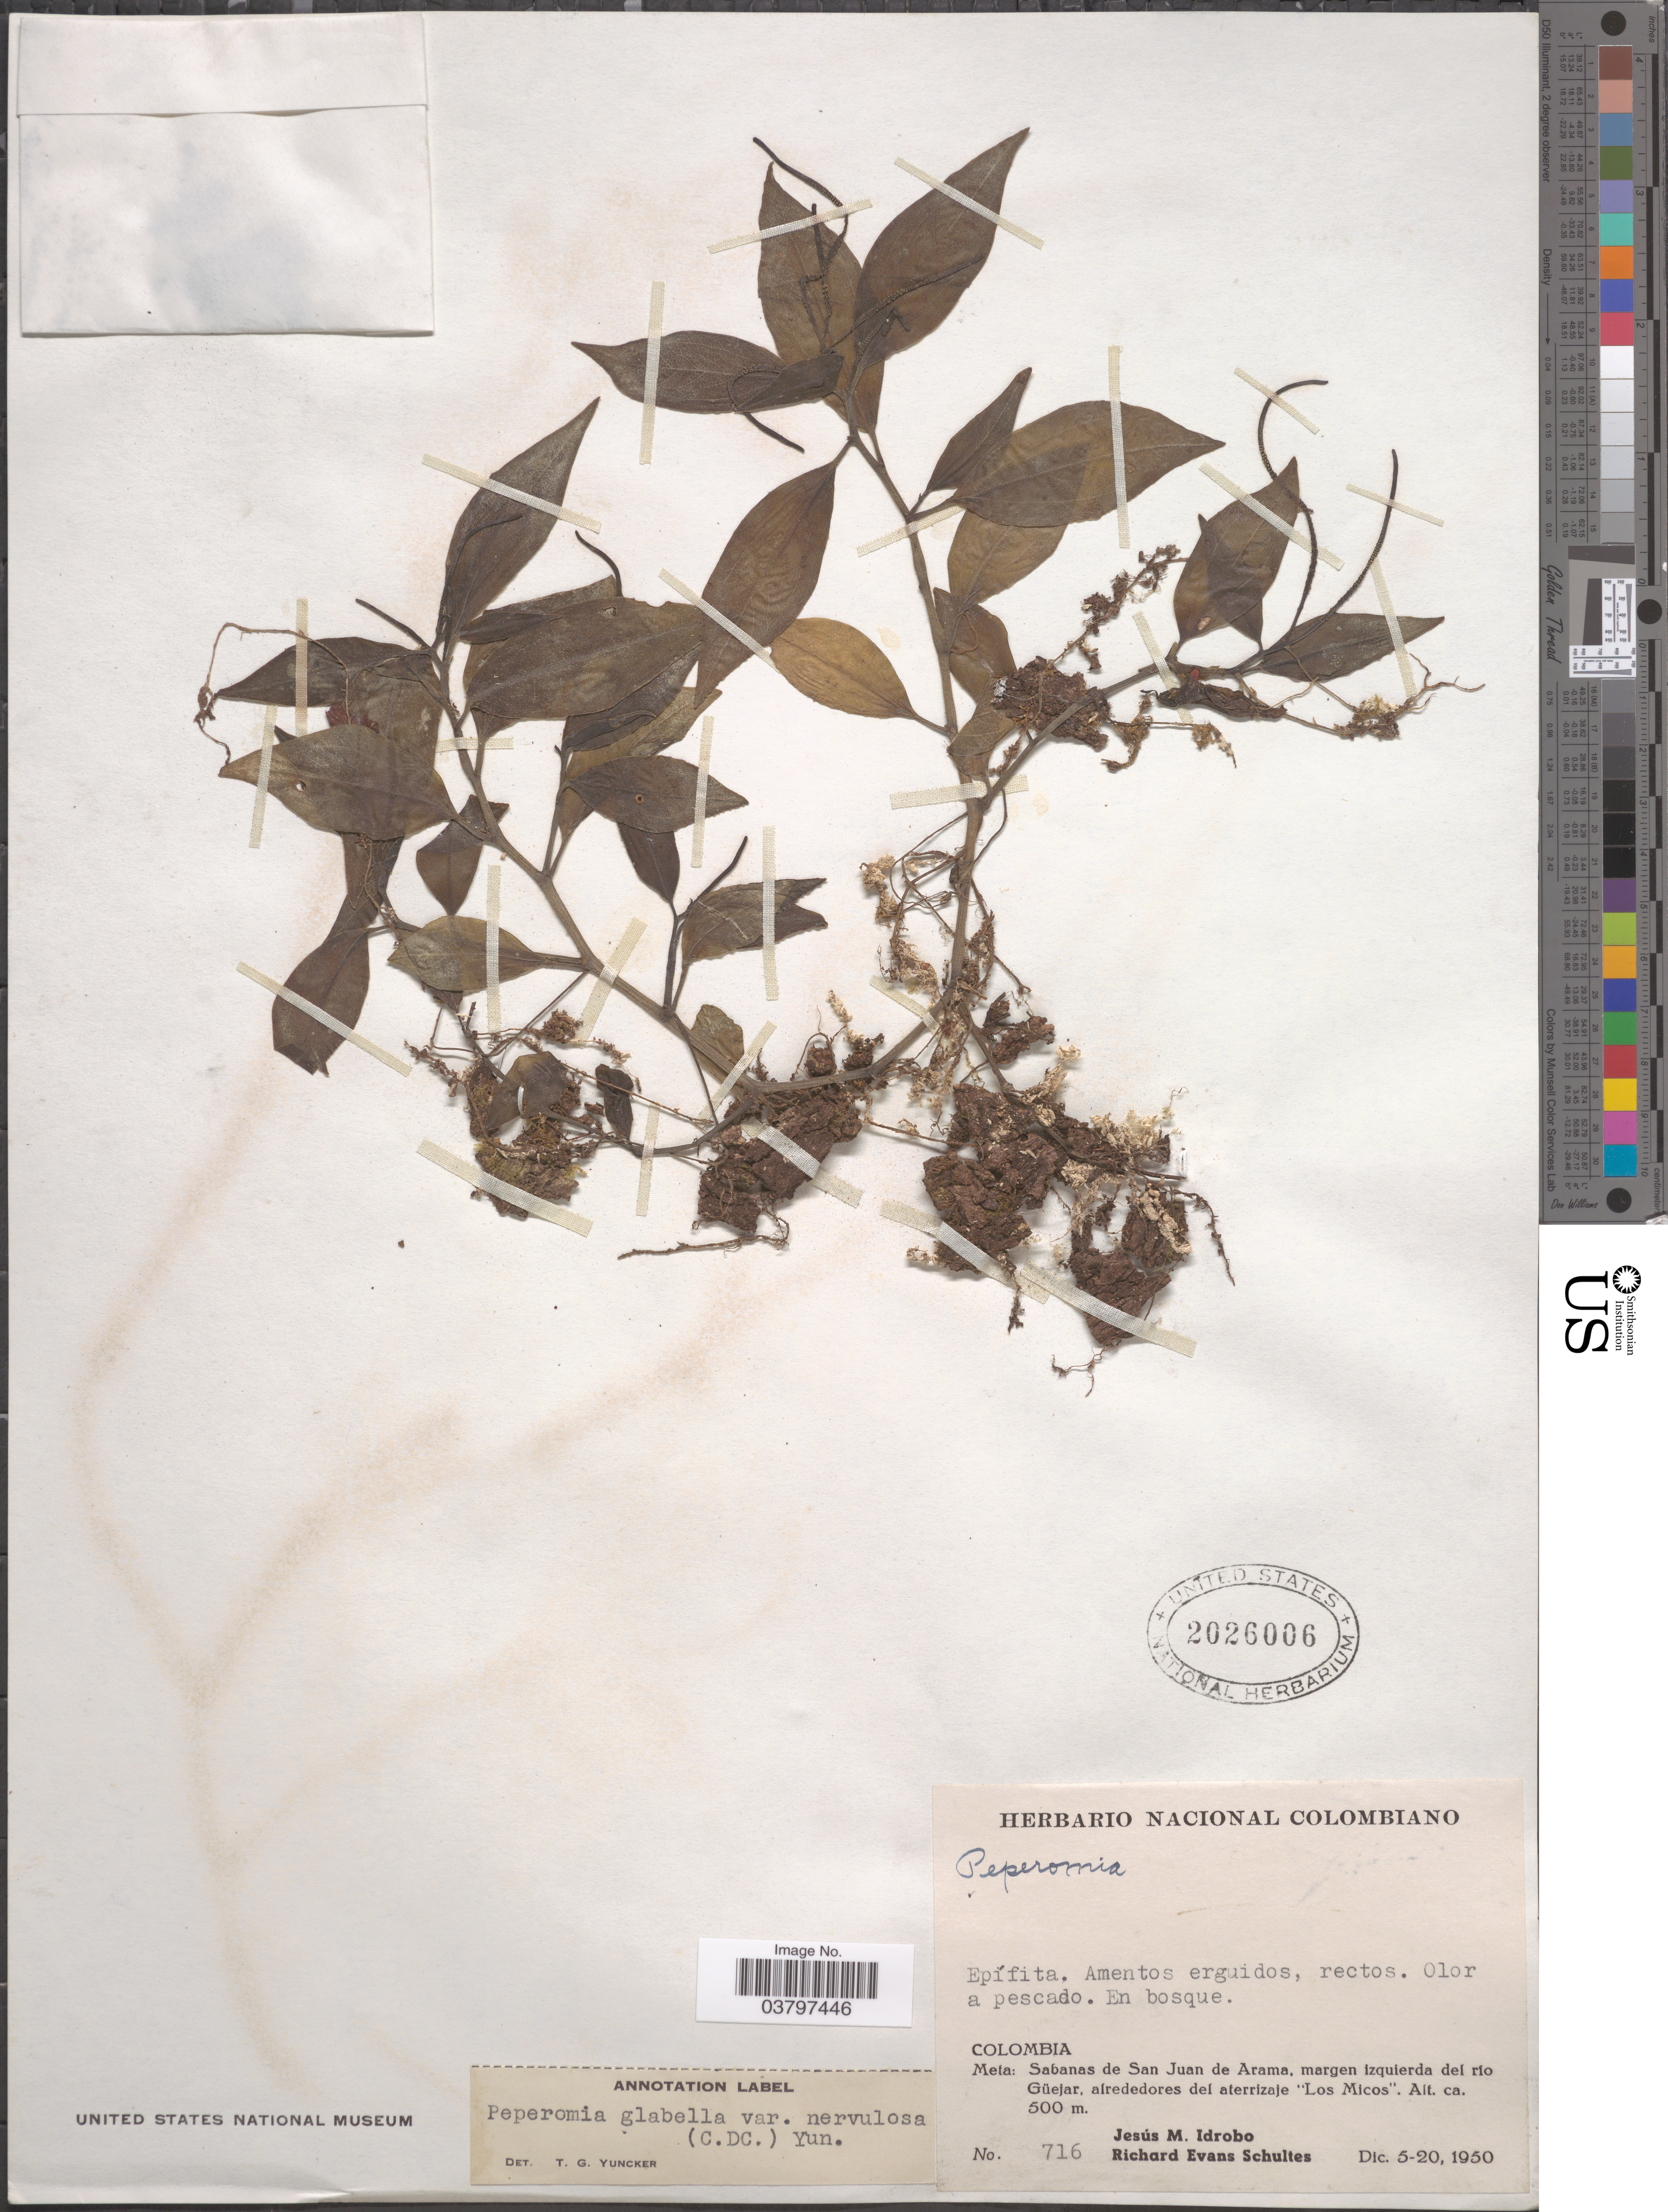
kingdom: Plantae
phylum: Tracheophyta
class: Magnoliopsida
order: Piperales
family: Piperaceae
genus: Peperomia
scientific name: Peperomia glabella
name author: (Sw.) A. Dietr.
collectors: J. M. Idrobo & R. E. Schultes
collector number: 716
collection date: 1950-12-05/1950-12-20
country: Colombia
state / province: Meta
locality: Sabanas de San Juan de Arama, margen Izquierda del río Güejar, alrededores del aterrizaje "Los Micos".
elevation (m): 500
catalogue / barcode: US 2026006